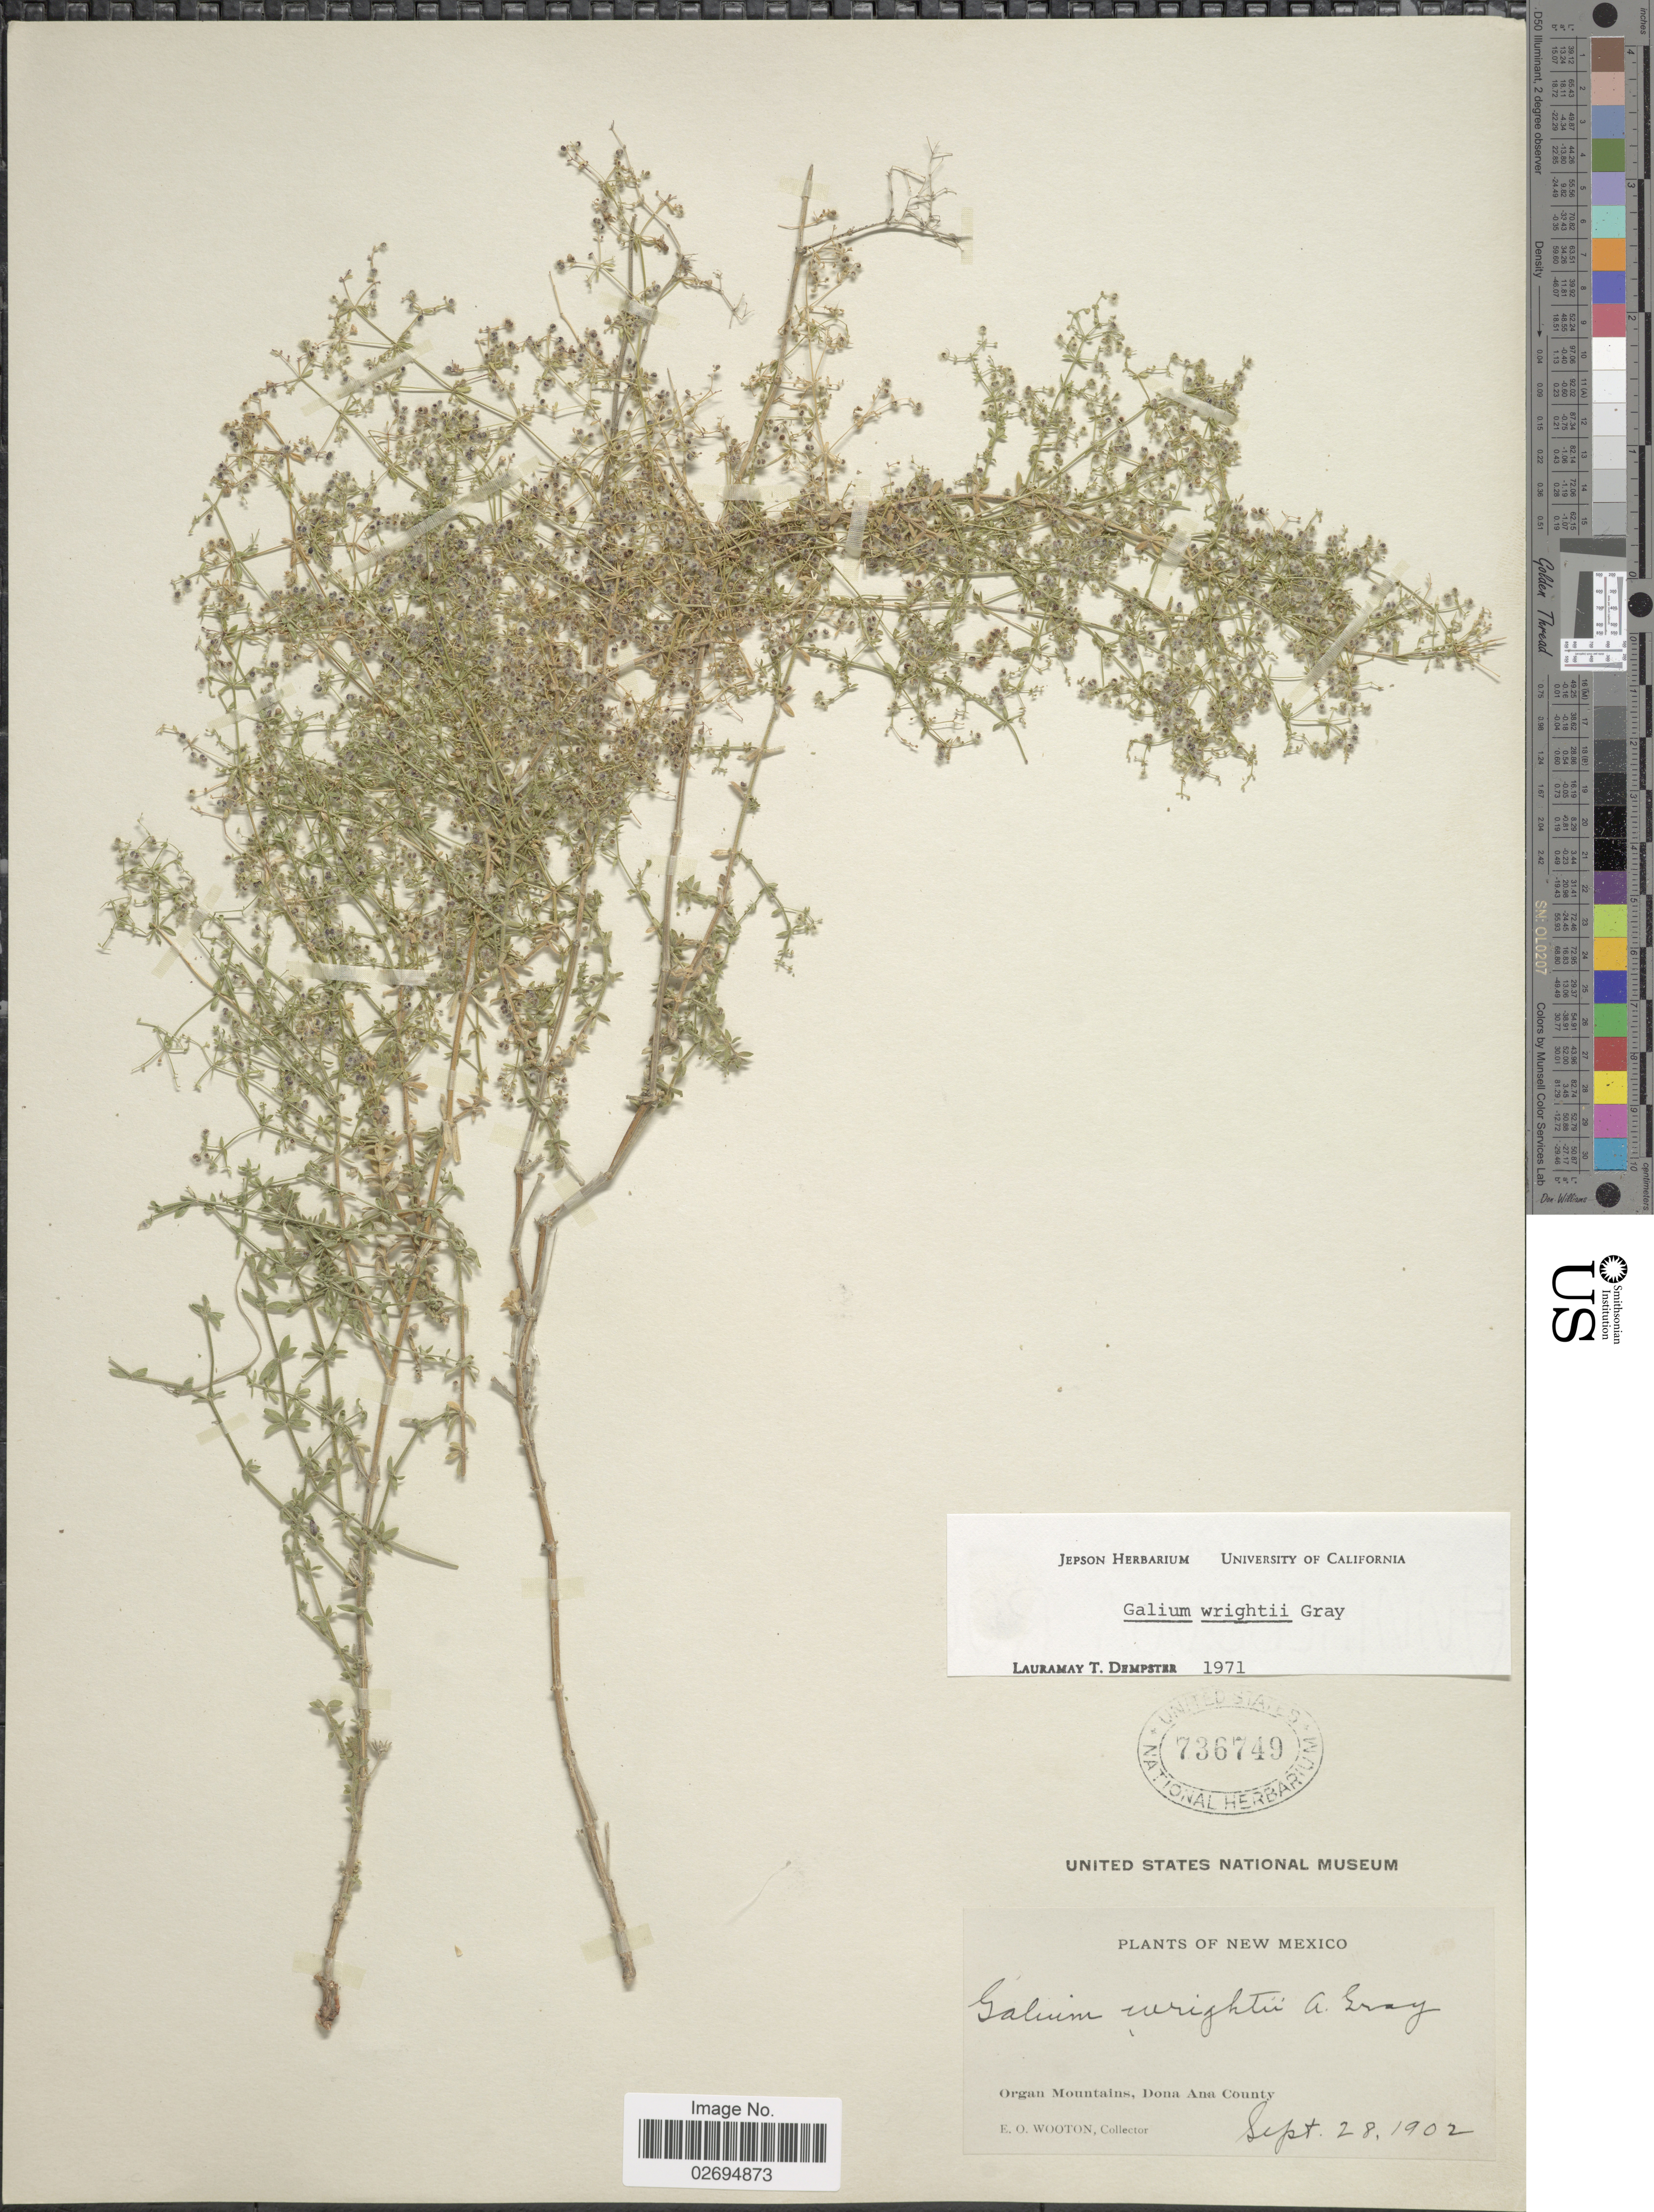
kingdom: Plantae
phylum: Tracheophyta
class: Magnoliopsida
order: Gentianales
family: Rubiaceae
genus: Galium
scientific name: Galium wrightii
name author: A. Gray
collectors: E. O. Wooton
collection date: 1902-09-28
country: United States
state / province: New Mexico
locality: Organ Mountain, Dona Ana County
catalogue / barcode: US 736749